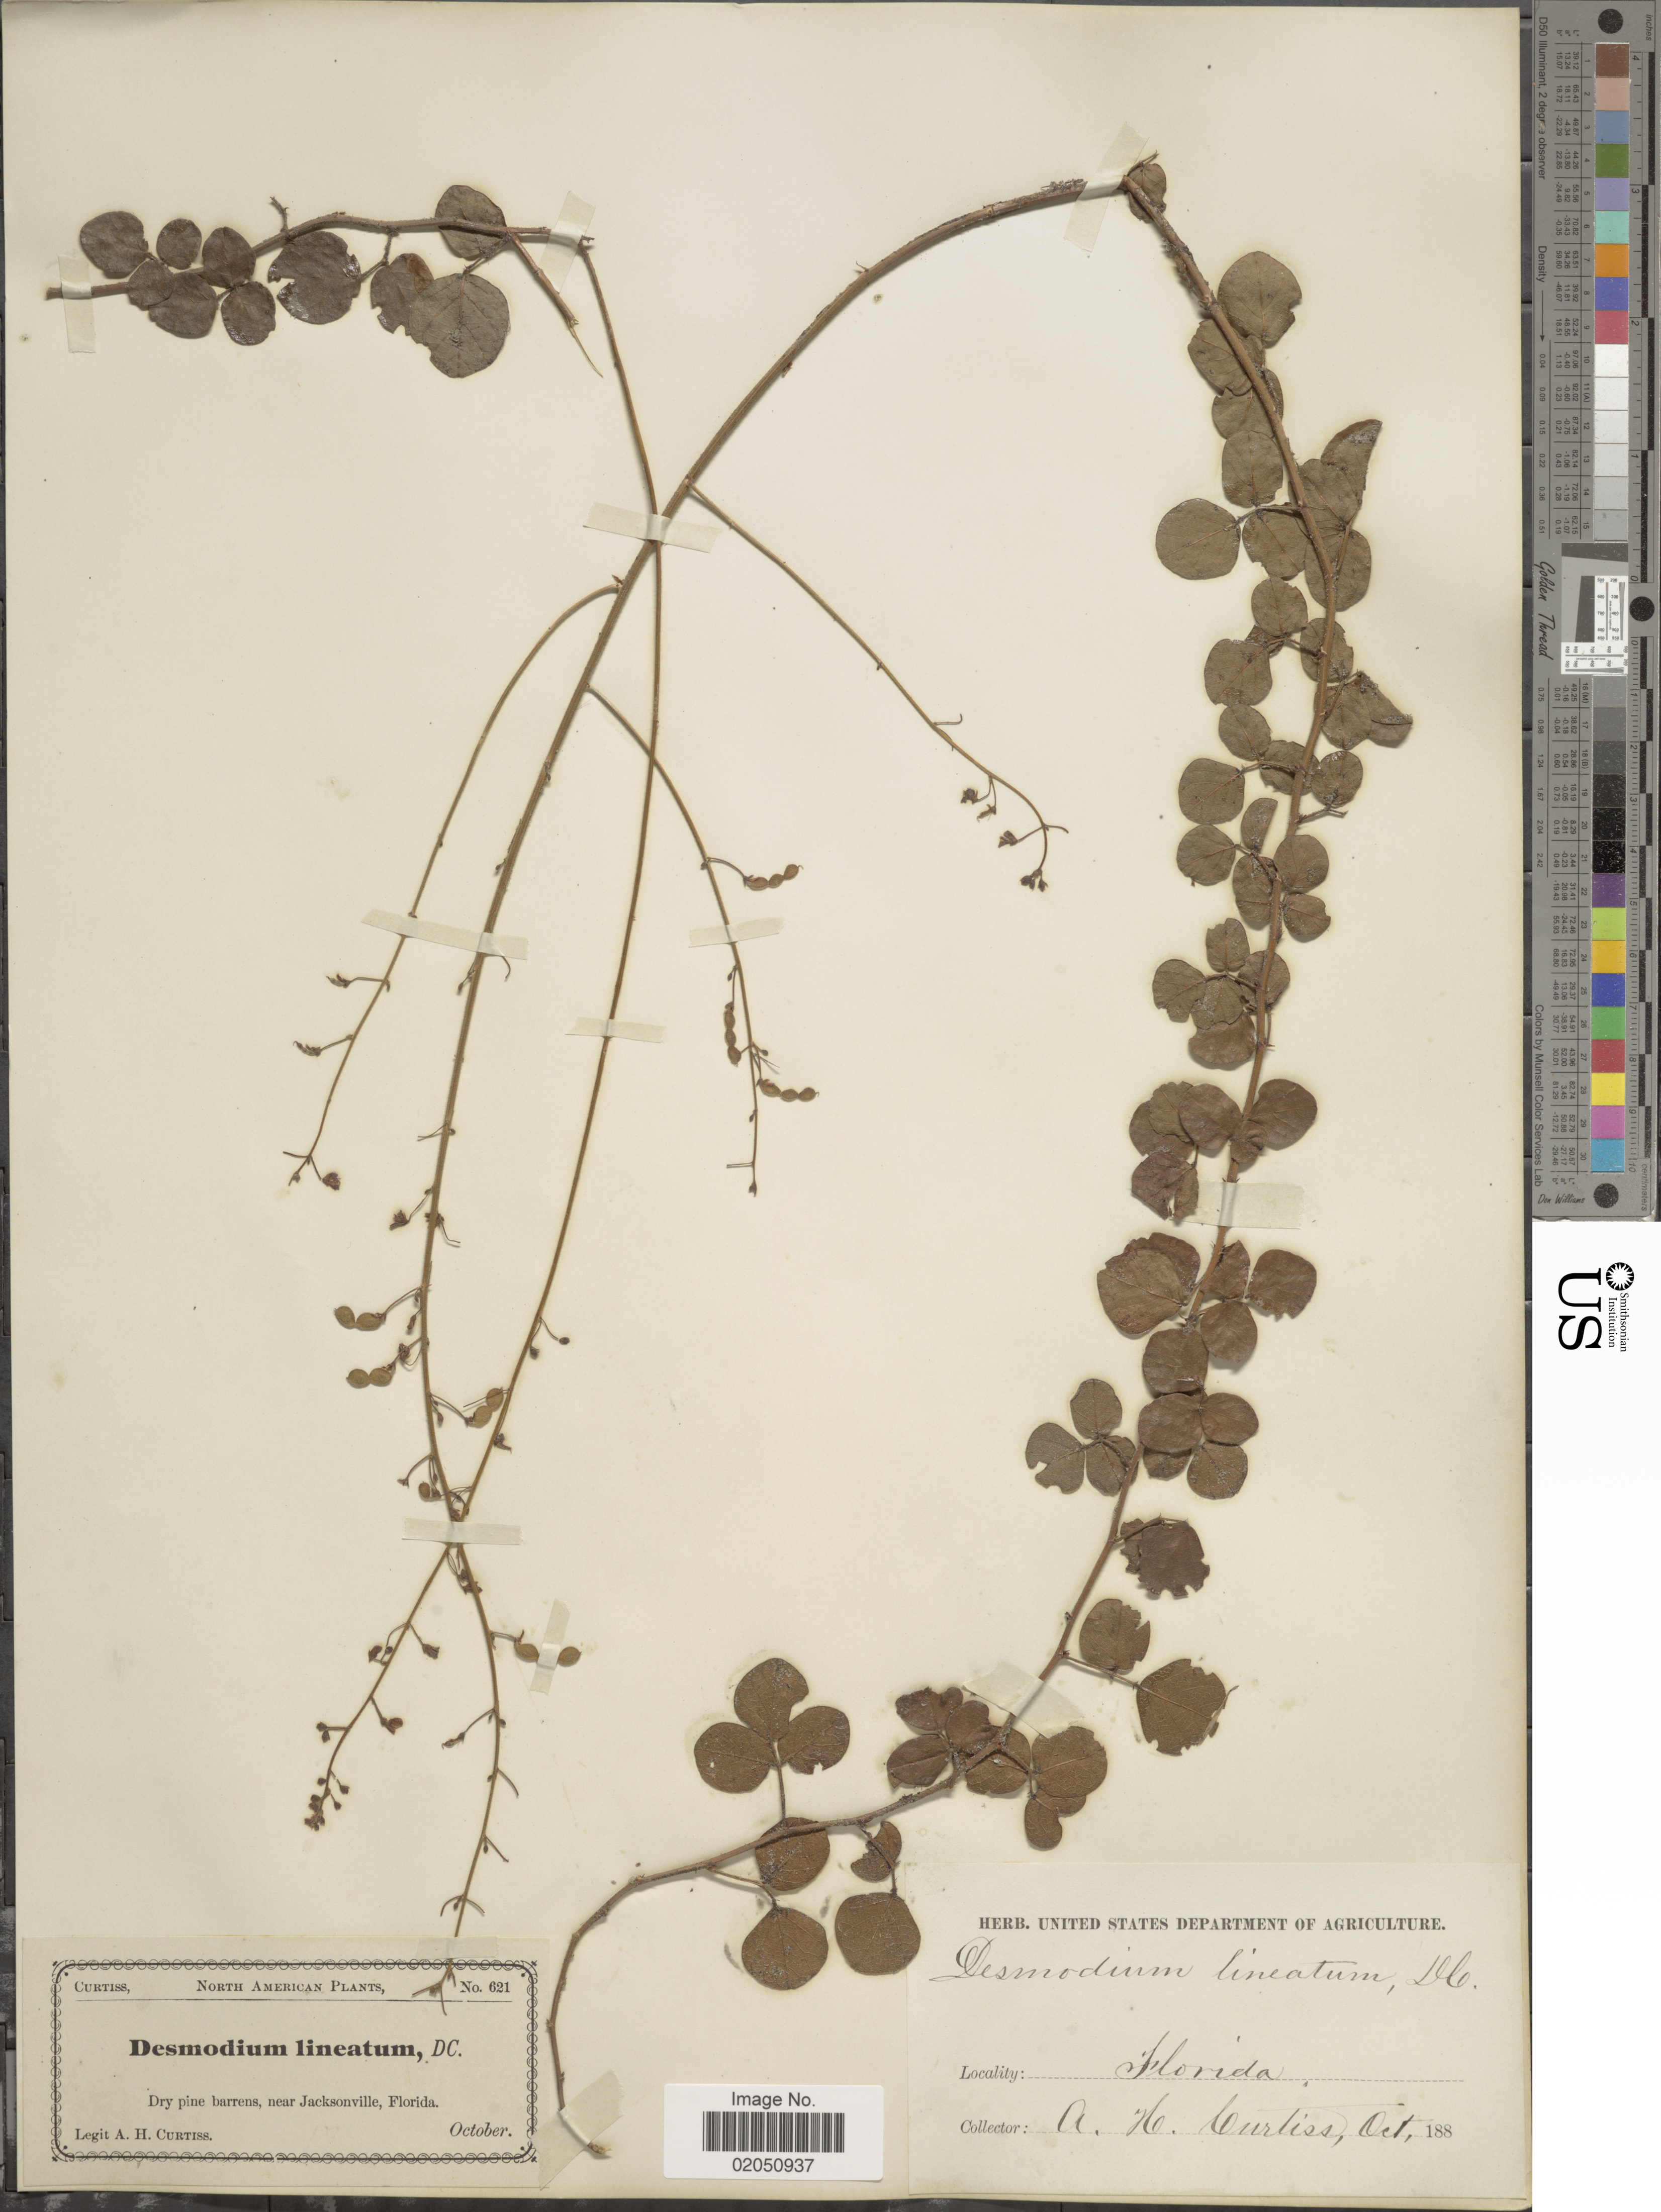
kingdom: Plantae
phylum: Tracheophyta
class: Magnoliopsida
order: Fabales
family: Fabaceae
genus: Desmodium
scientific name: Desmodium lineatum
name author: DC.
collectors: A. H. Curtiss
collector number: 621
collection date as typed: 188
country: United States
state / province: Florida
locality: Dry pine barrens, near Jacksonville